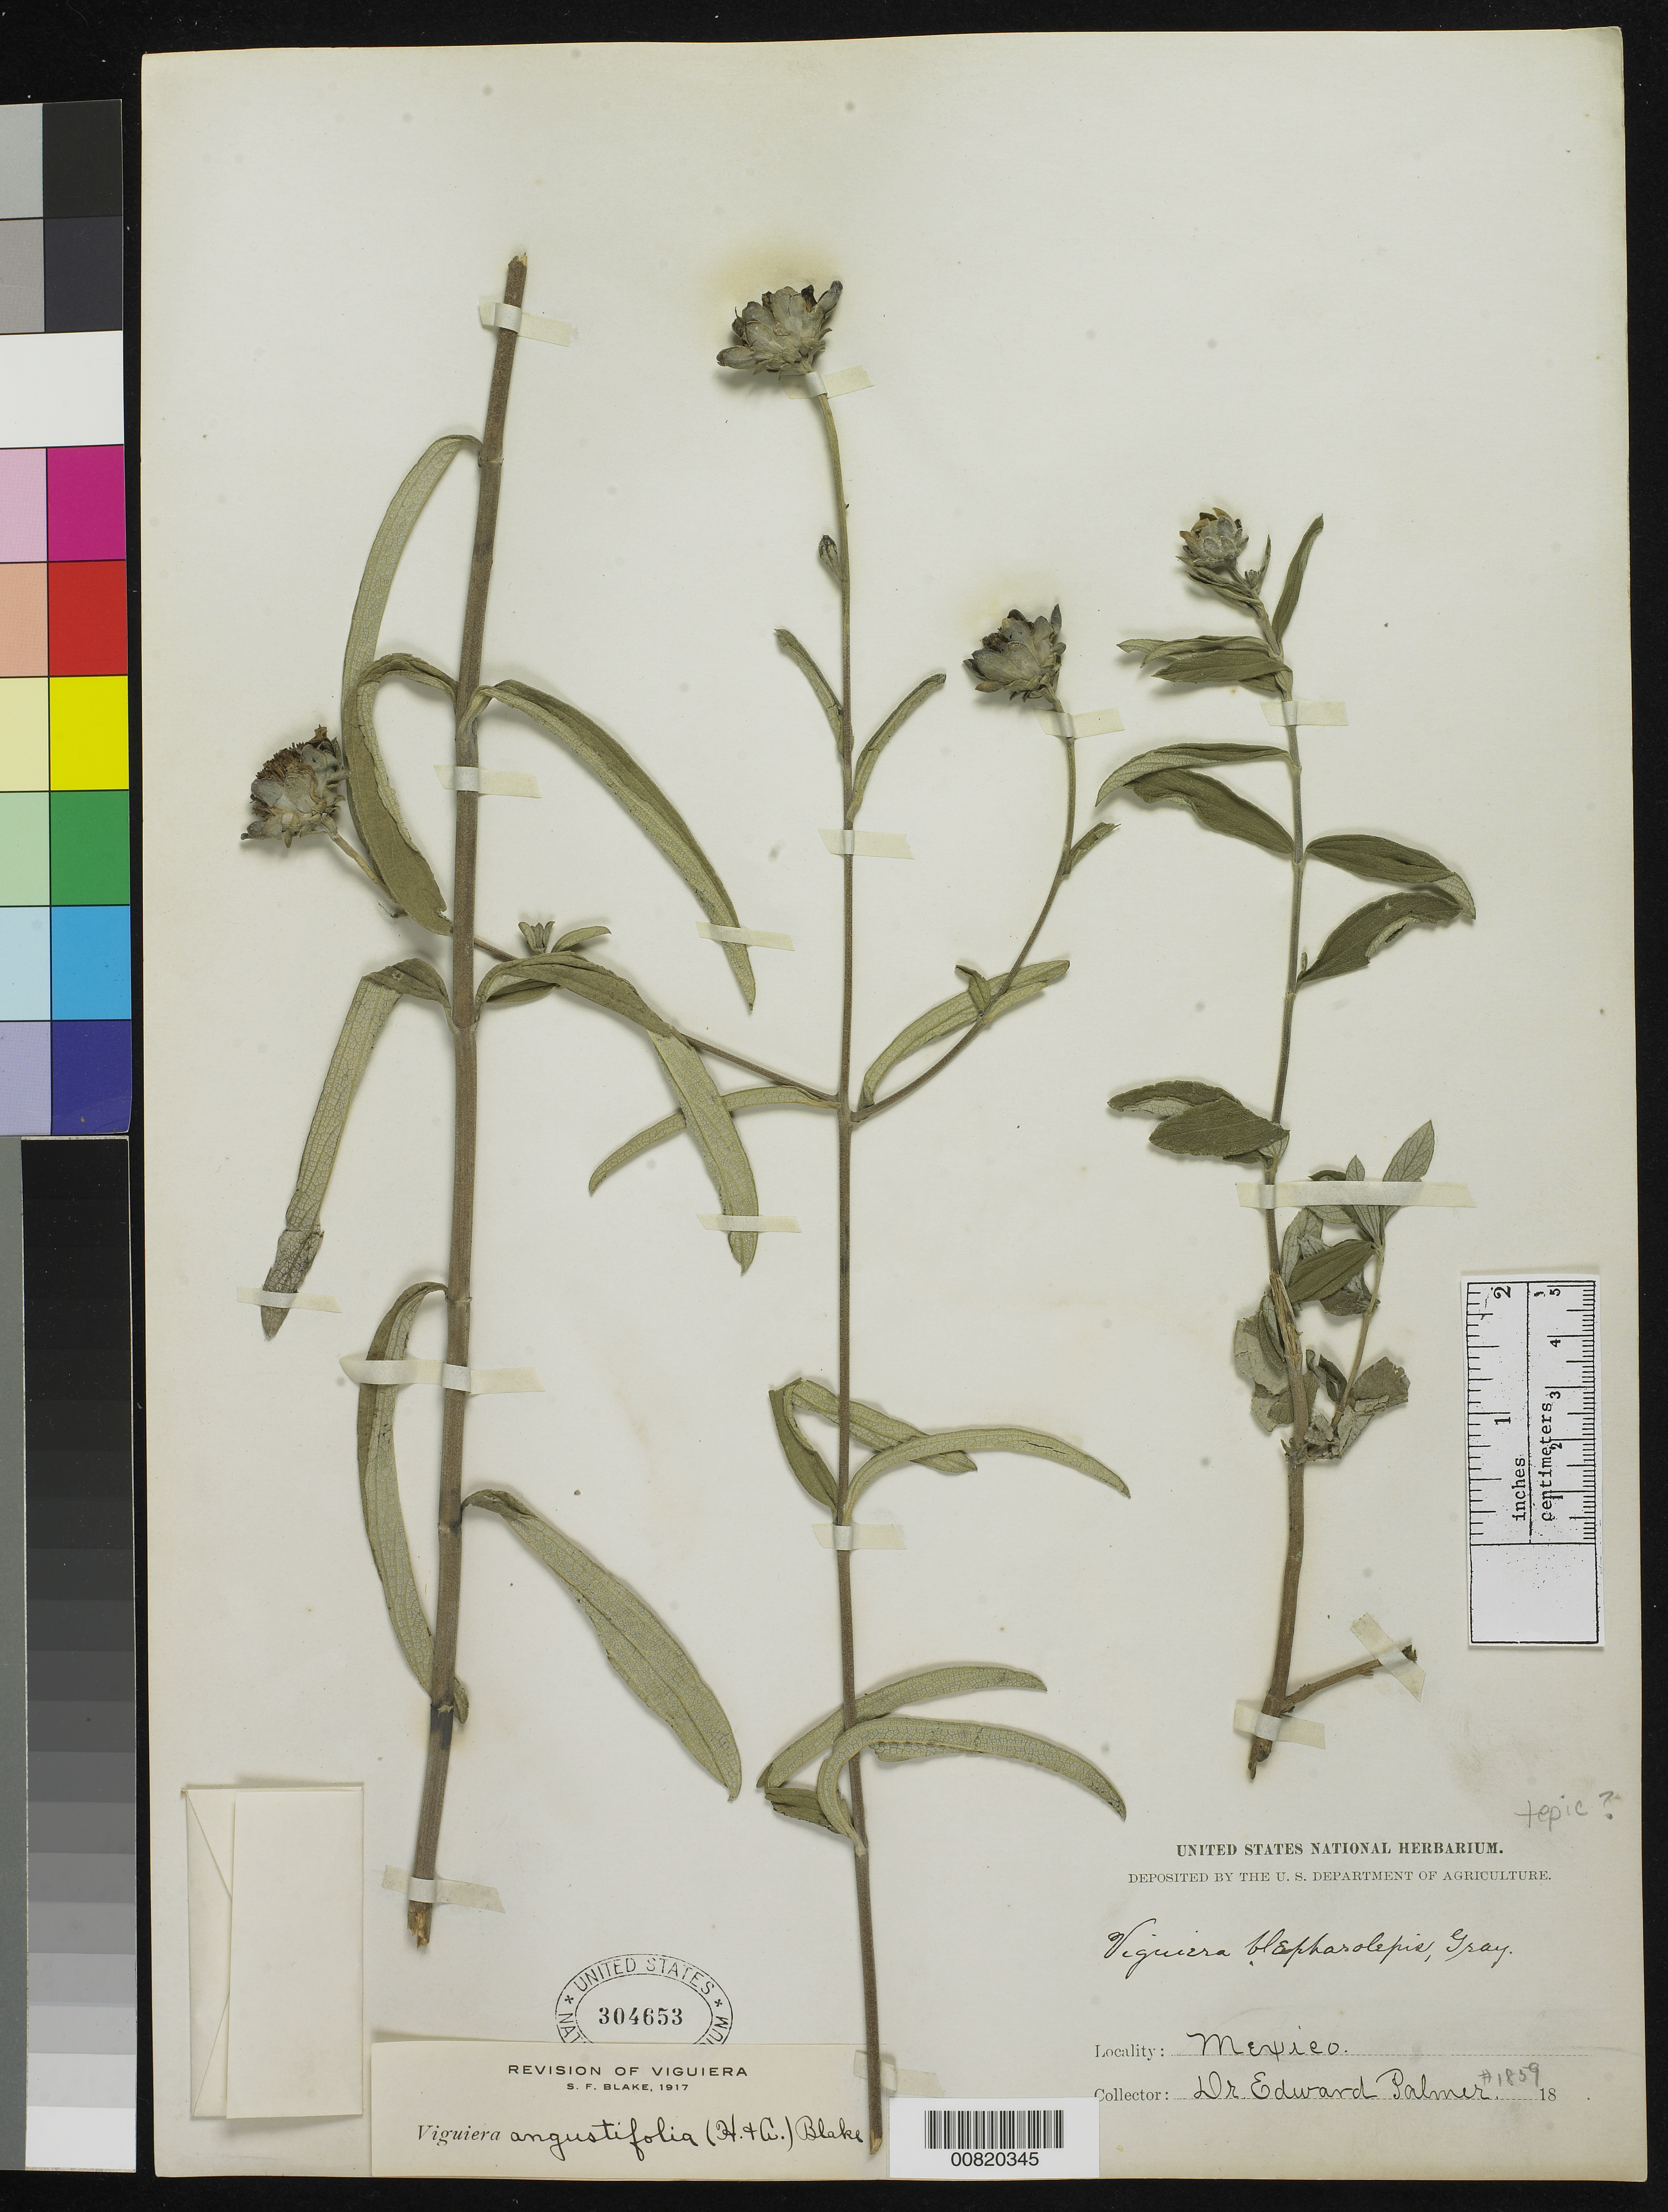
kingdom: Plantae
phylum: Tracheophyta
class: Magnoliopsida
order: Asterales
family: Asteraceae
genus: Viguiera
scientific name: Viguiera angustifolia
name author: (Hook.) S.F. Blake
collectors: E. Palmer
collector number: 1859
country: Mexico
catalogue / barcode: US 304653